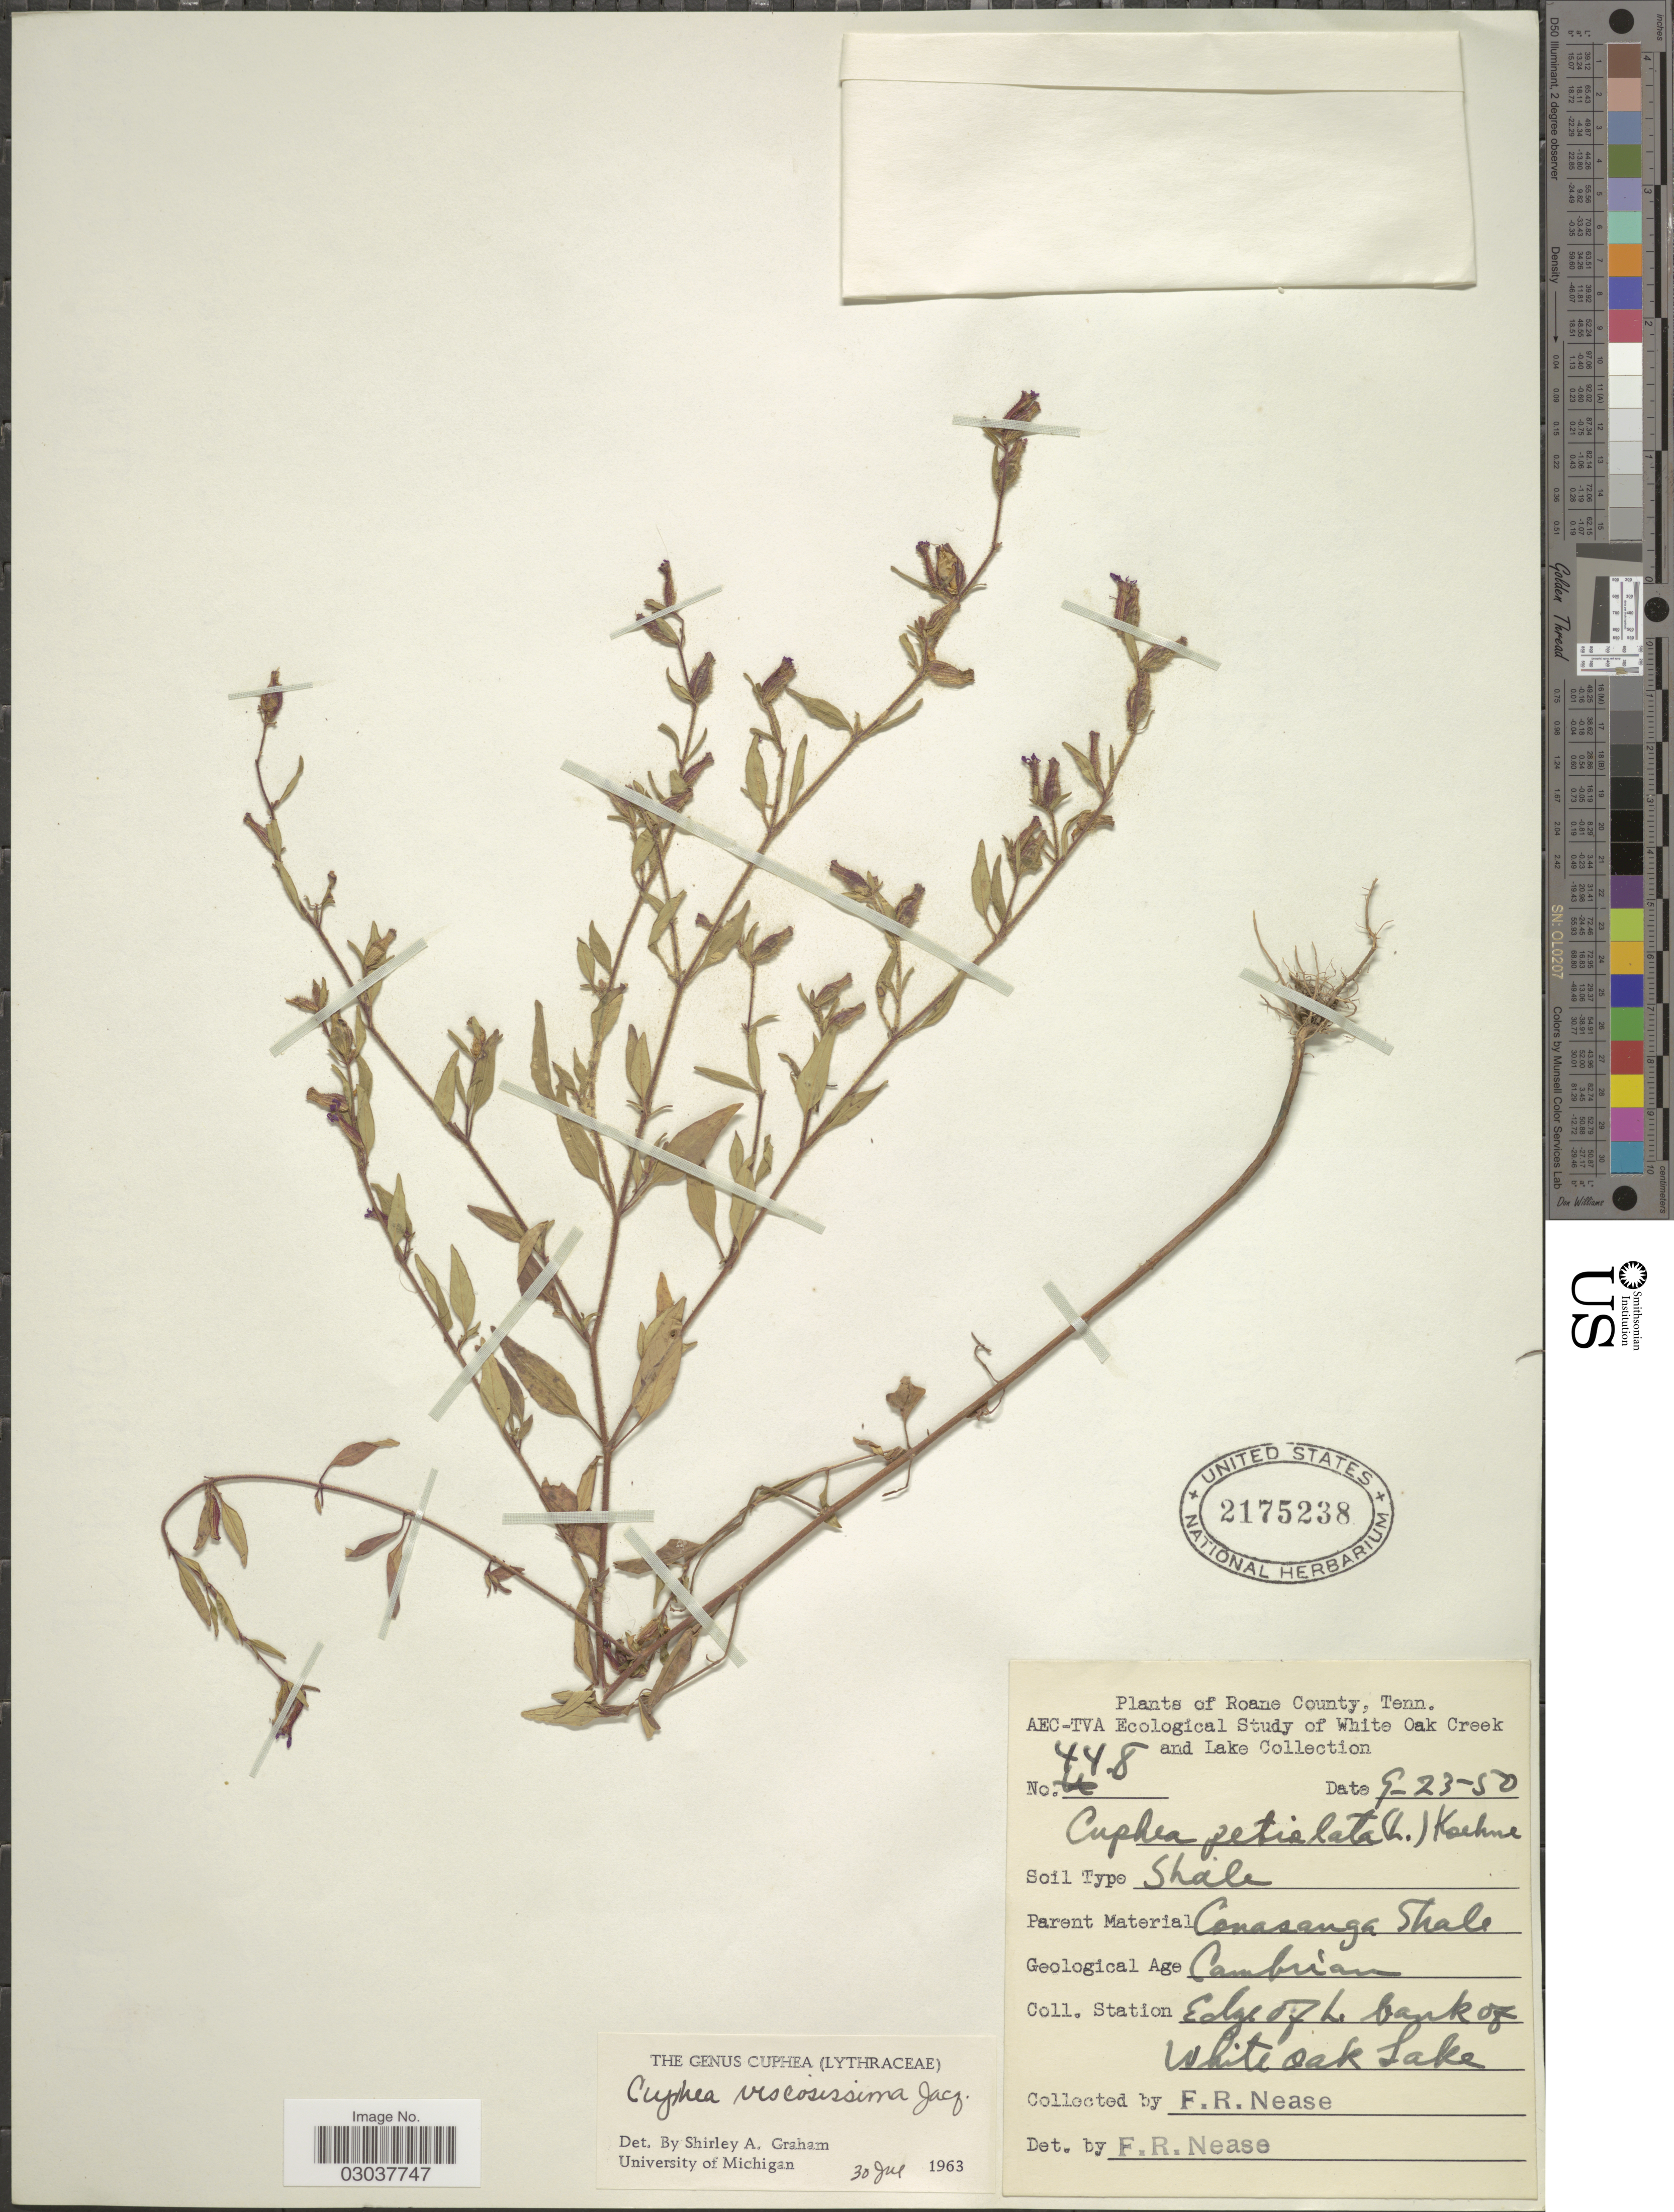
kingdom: Plantae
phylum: Tracheophyta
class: Magnoliopsida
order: Myrtales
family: Lythraceae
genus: Cuphea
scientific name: Cuphea viscosissima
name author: Jacq.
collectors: F. Nease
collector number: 448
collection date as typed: Transcribed d/m/y: 23/9/50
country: United States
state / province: Tennessee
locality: Roane County. Station Edge of L. bank of White Oake Lake.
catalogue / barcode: US 2175238